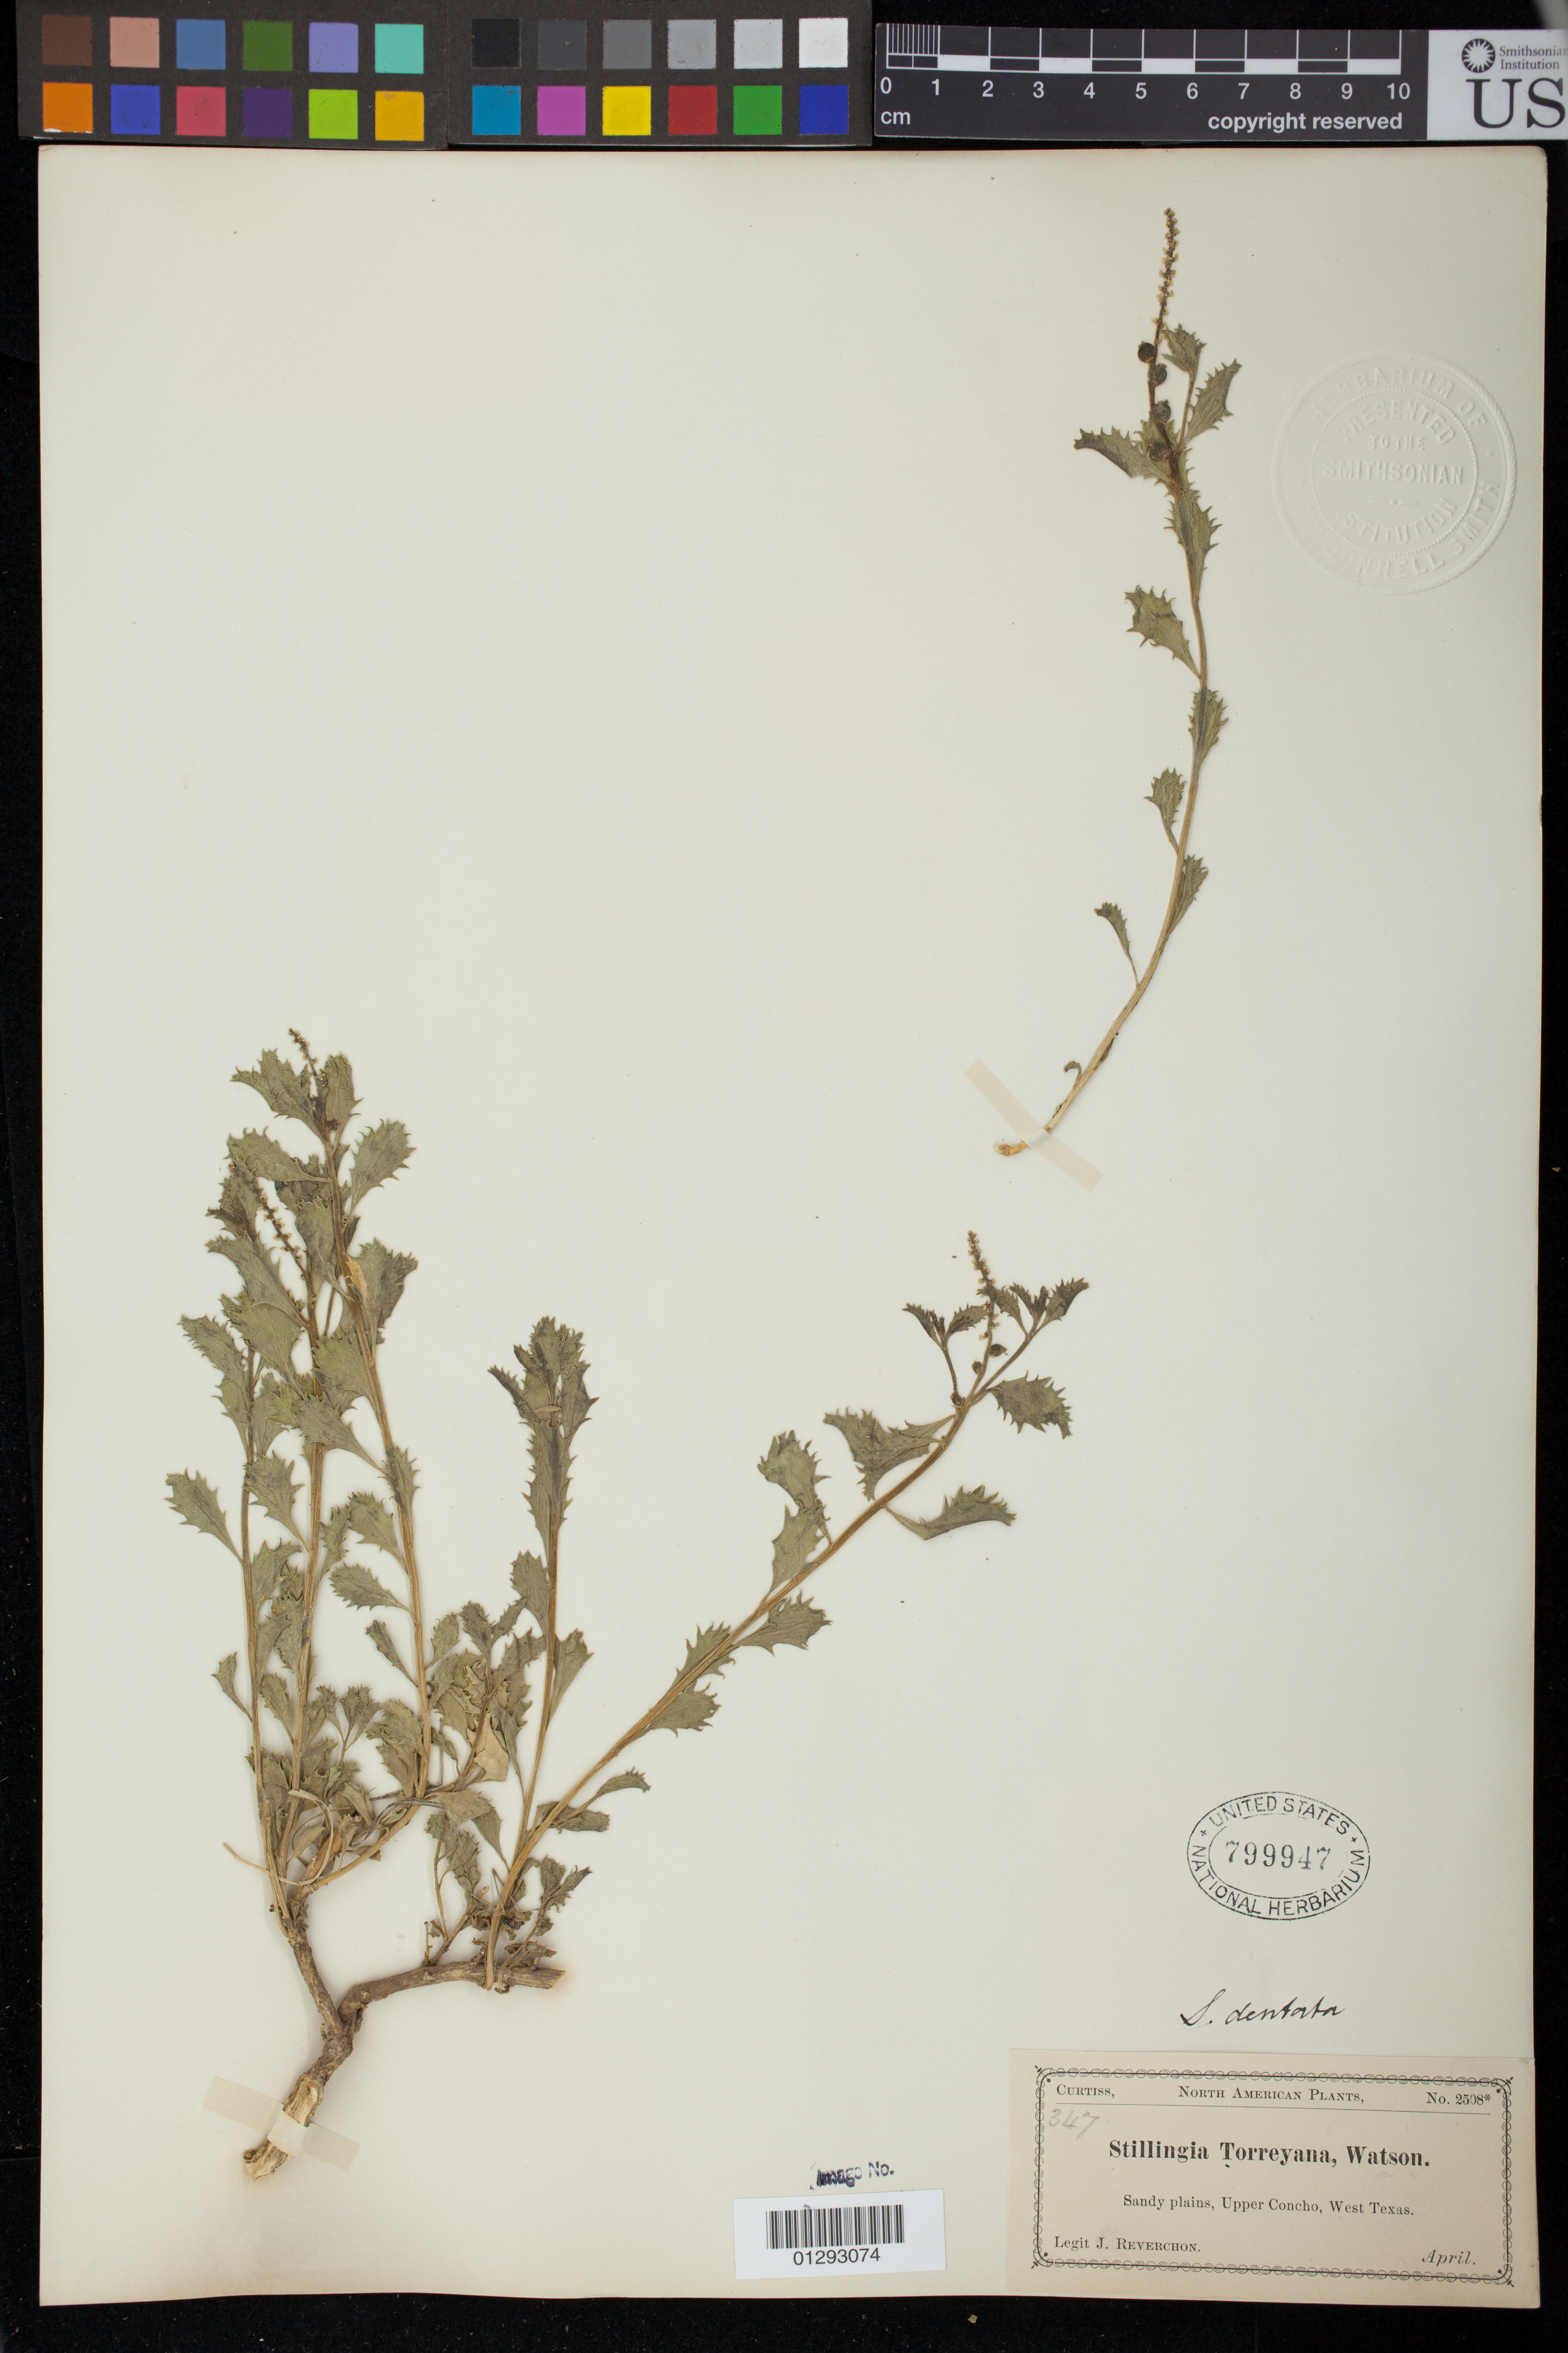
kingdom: Plantae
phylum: Tracheophyta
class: Magnoliopsida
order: Malpighiales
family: Euphorbiaceae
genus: Stillingia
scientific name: Stillingia treculiana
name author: (Müll. Arg.) I.M. Johnst.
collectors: J. Reverchon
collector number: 2508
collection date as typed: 04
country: United States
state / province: Texas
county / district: Concho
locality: Upper Concho, West Texas.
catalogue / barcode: US 799947